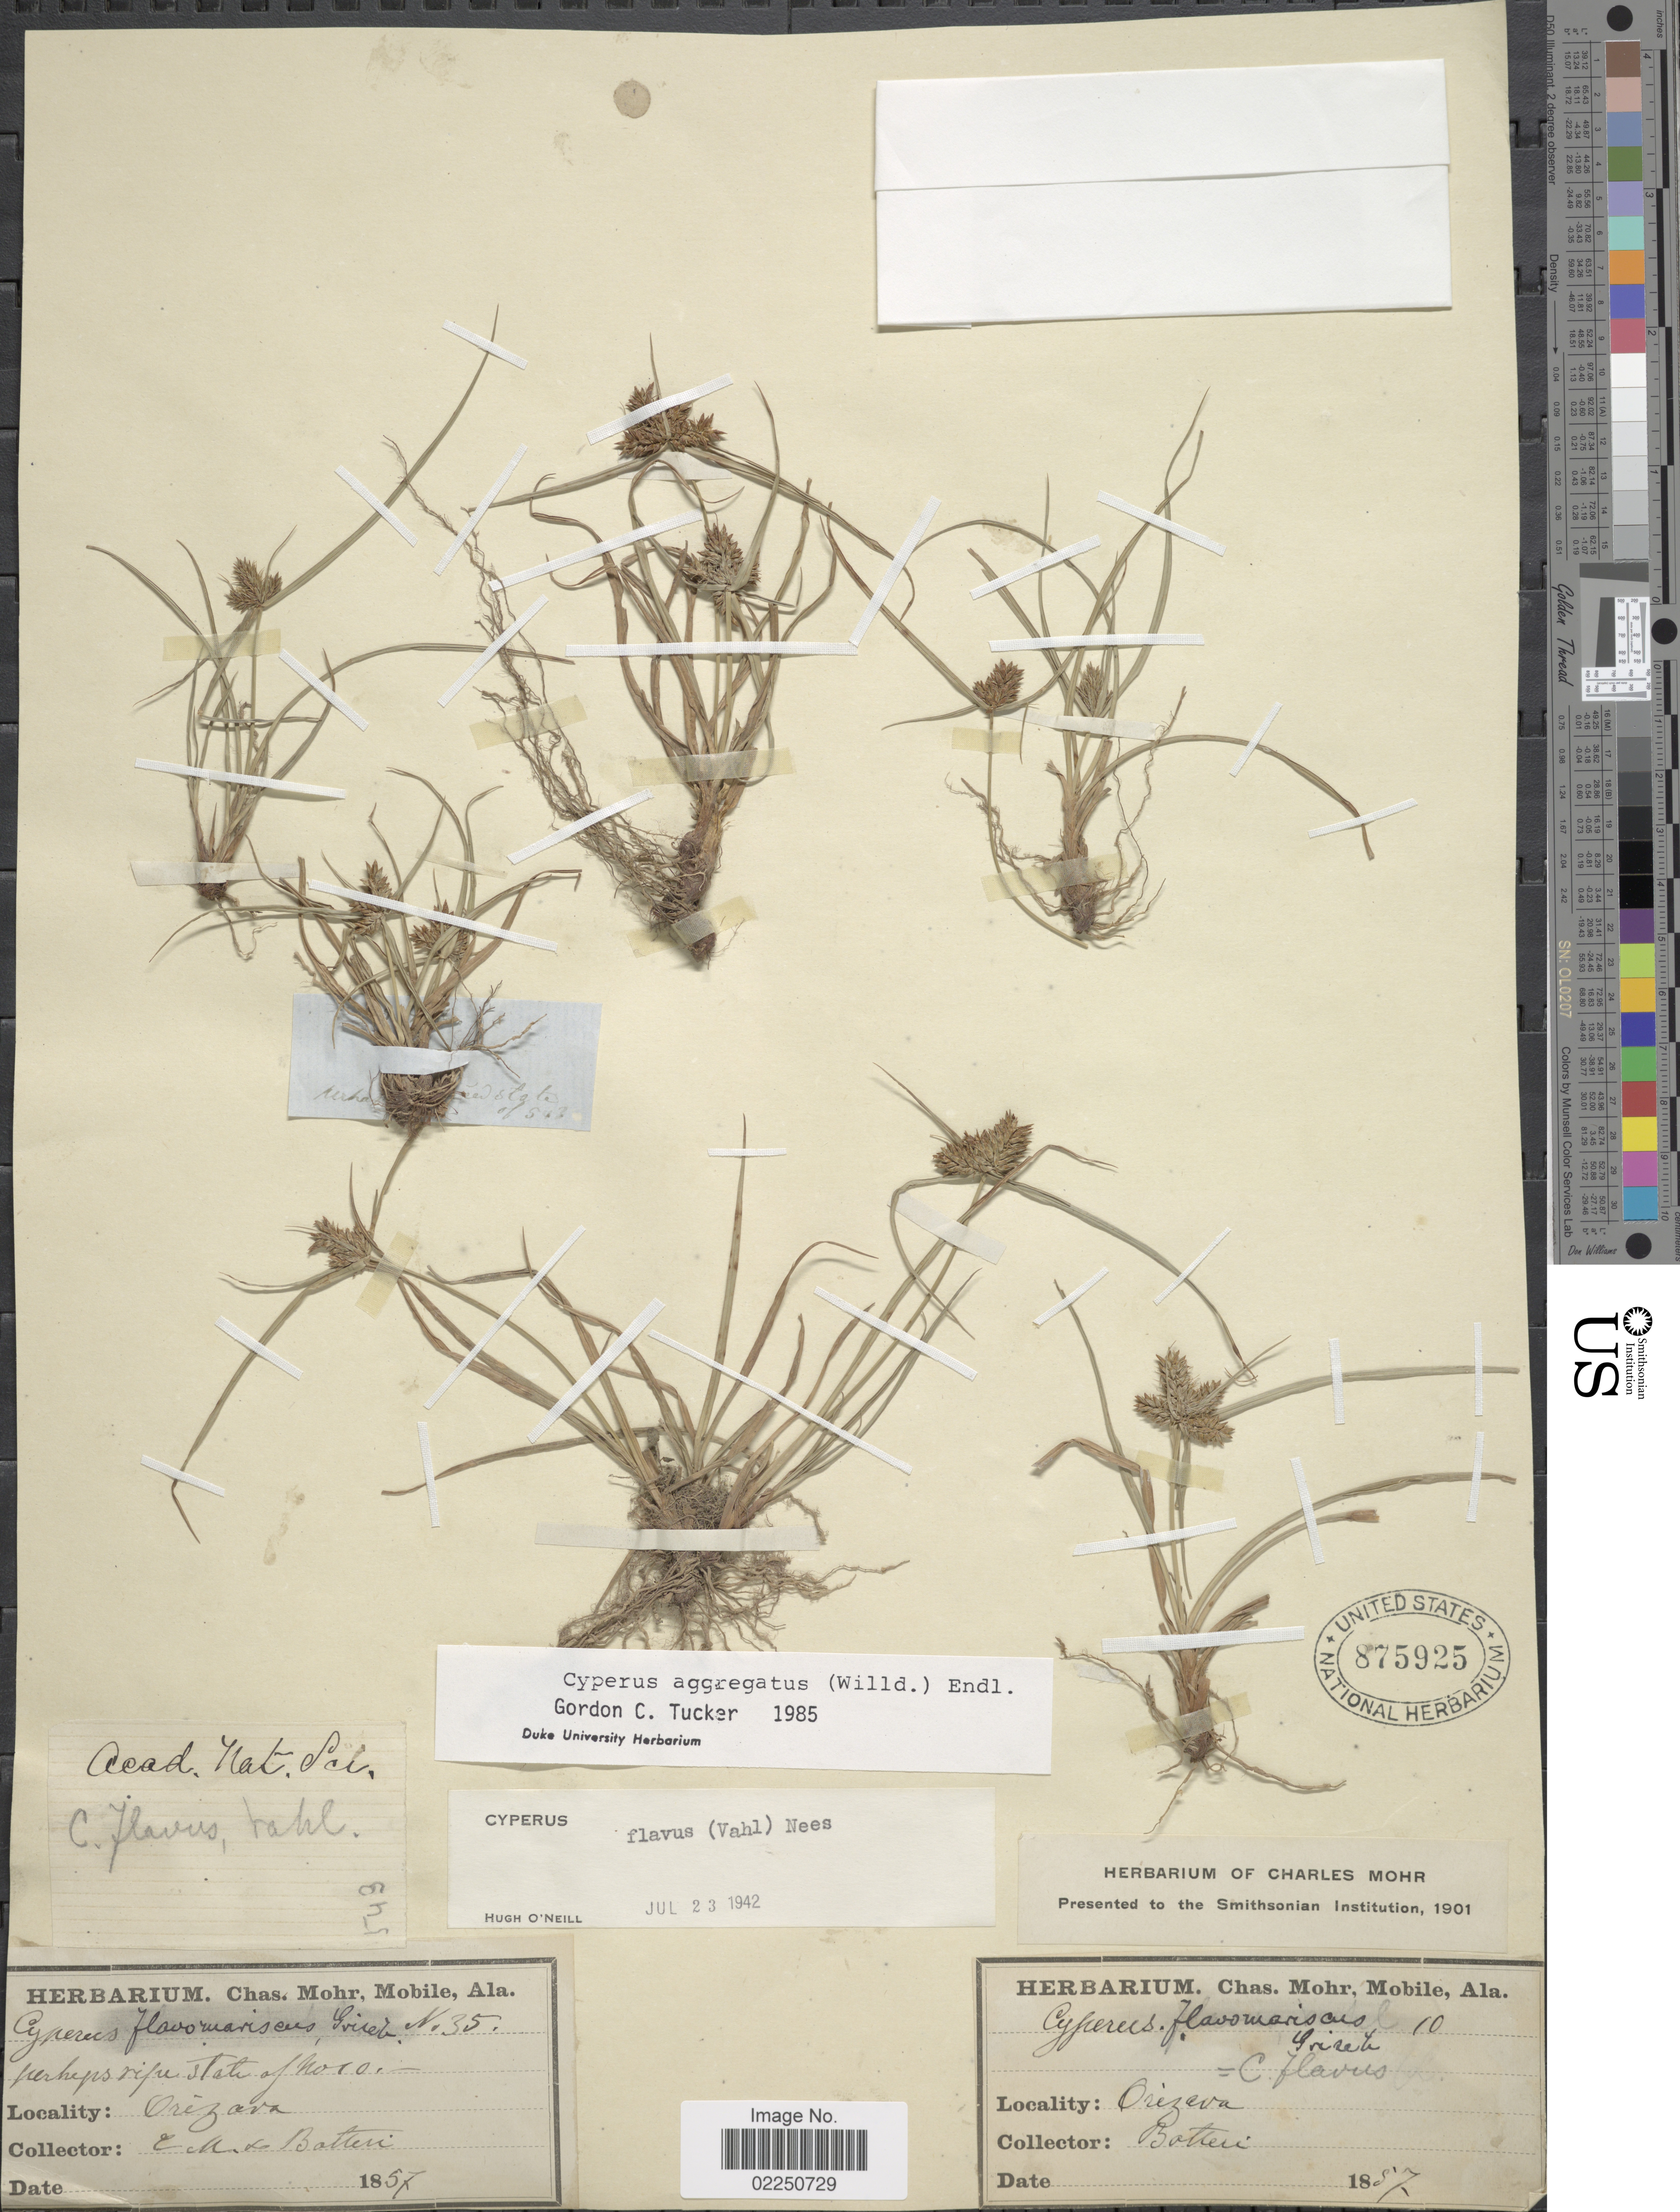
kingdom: Plantae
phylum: Tracheophyta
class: Liliopsida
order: Poales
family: Cyperaceae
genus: Cyperus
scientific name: Cyperus aggregatus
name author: (Willd.) Endl.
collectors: Mohr, C. T. (herbarium) & M. Botteri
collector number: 35/10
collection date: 1857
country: Mexico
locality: Orizava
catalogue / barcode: US 875925